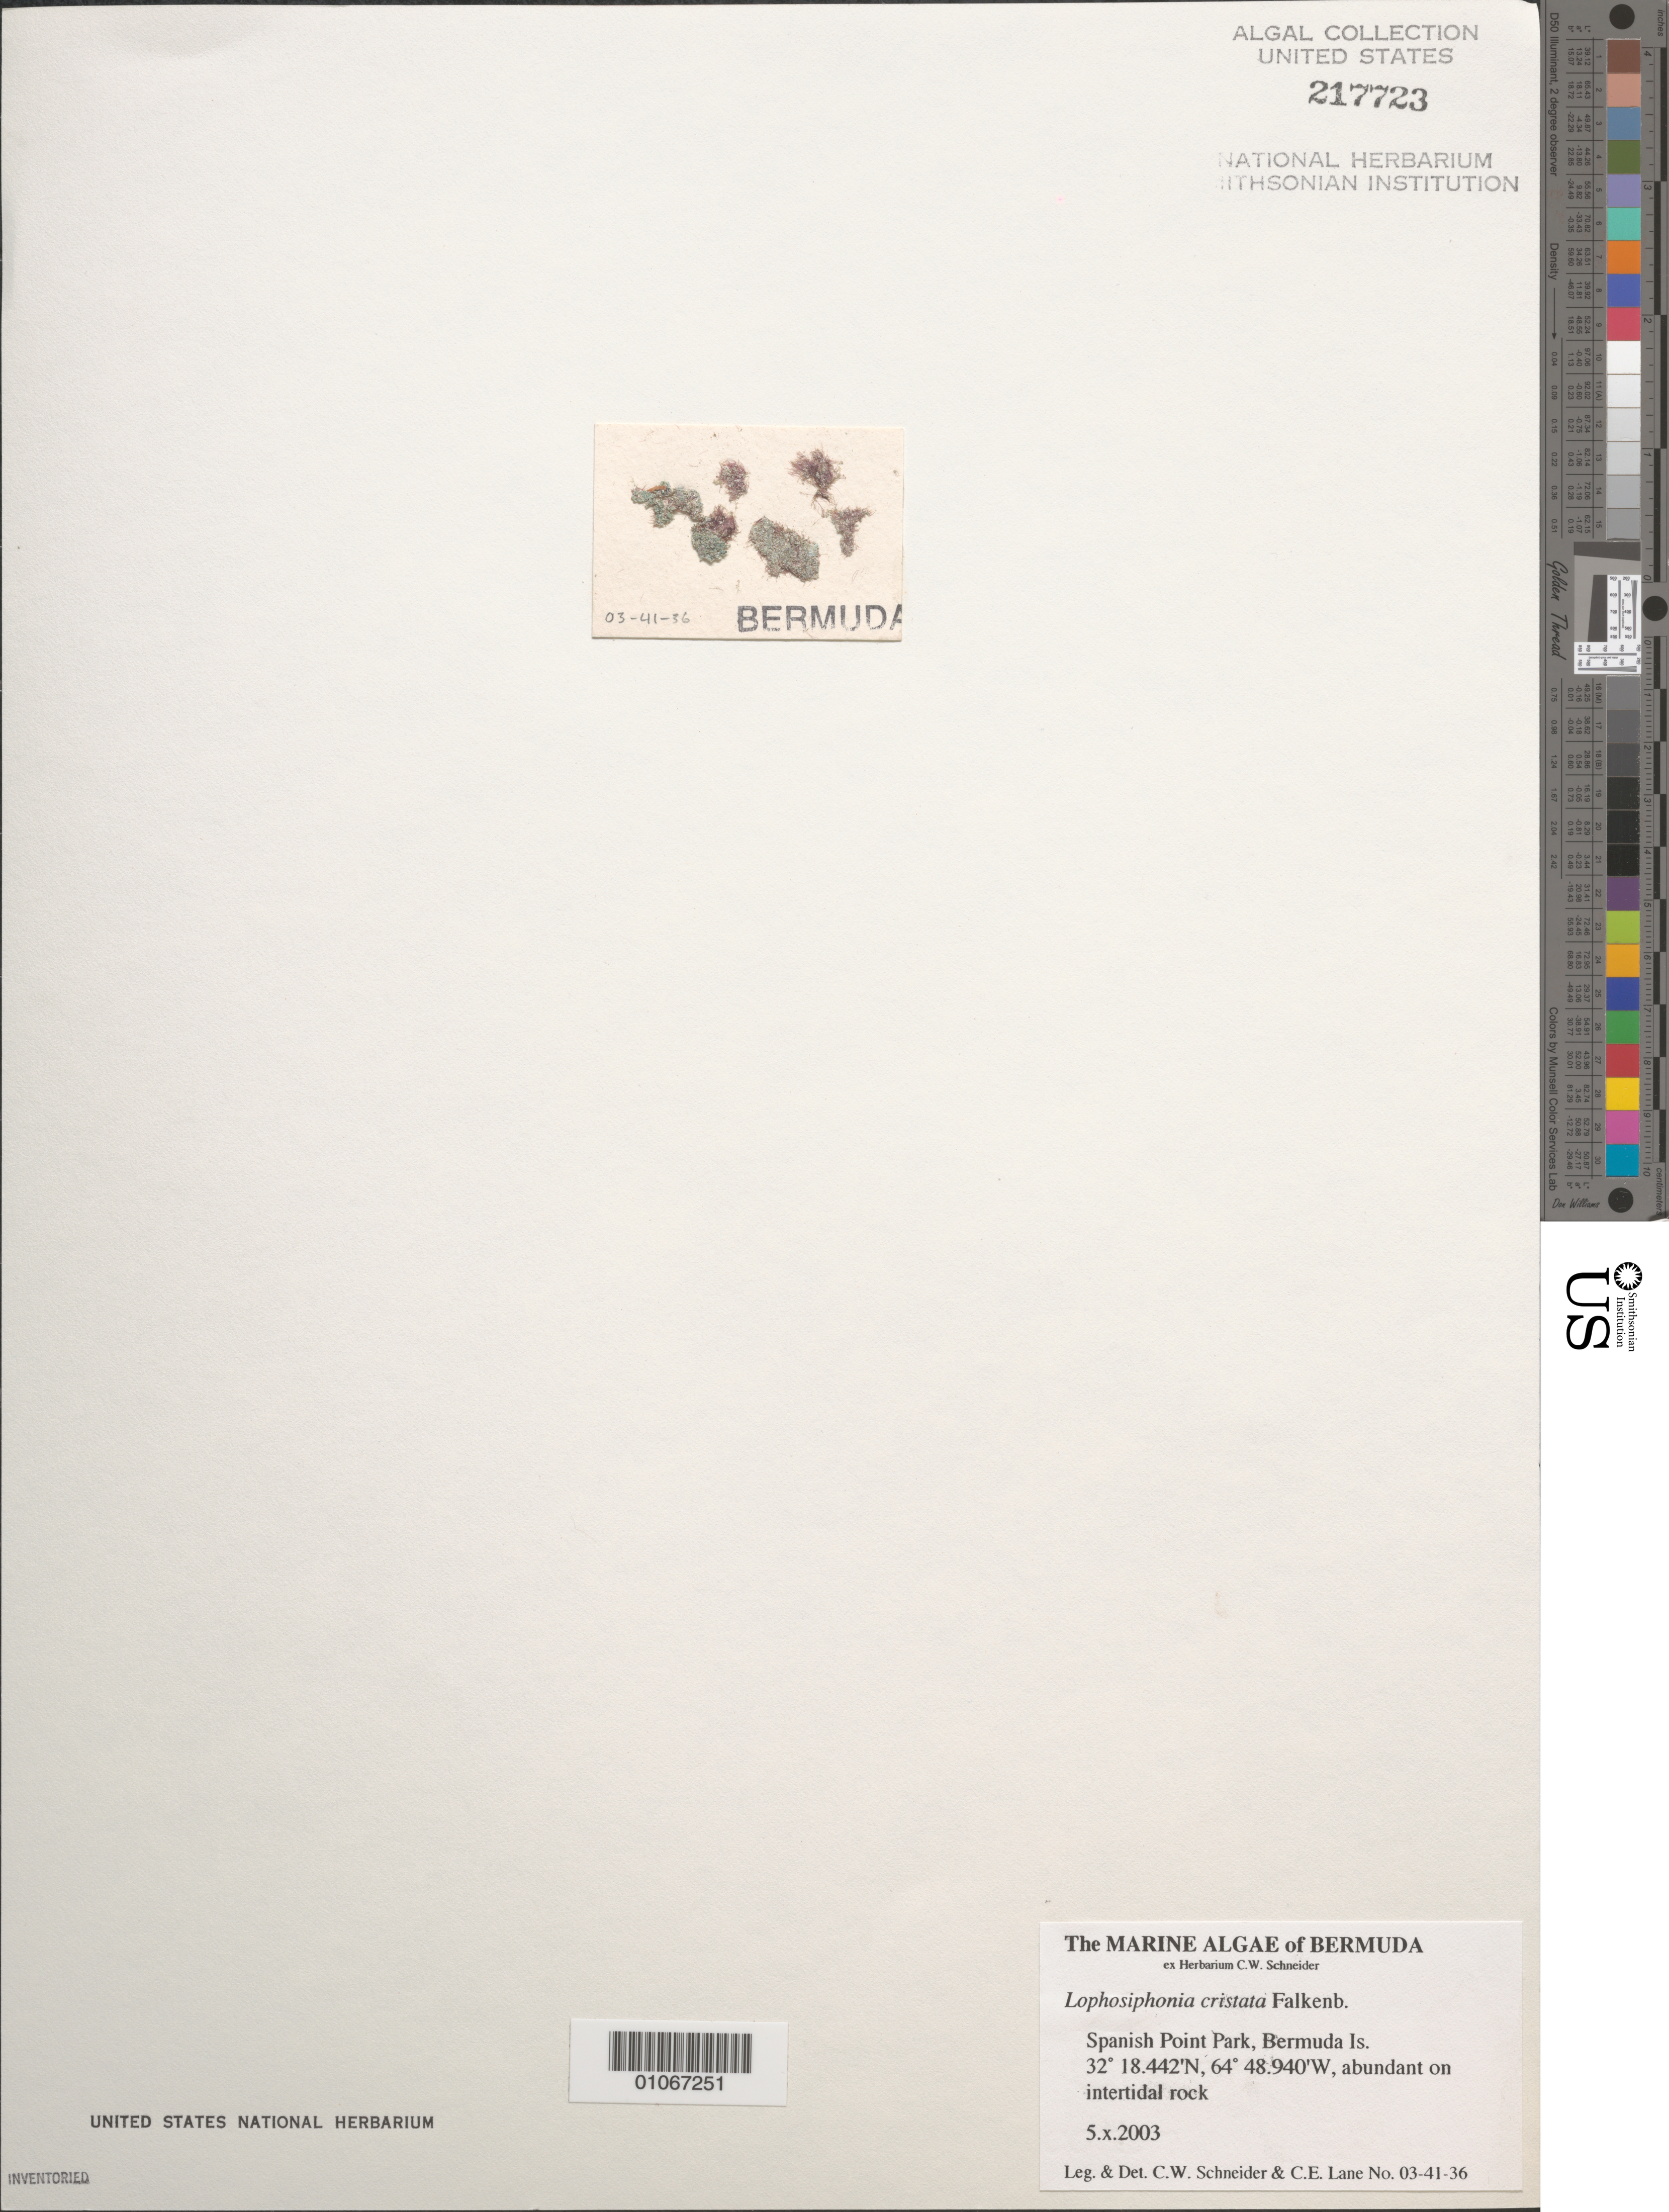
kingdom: Plantae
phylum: Rhodophyta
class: Florideophyceae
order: Ceramiales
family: Rhodomelaceae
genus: Lophosiphonia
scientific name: Lophosiphonia cristata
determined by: Schneider, C. W.; Lane, C. E.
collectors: C. W. Schneider & C. E. Lane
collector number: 03-41-36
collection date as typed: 05 Oct 2003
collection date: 2003-10-05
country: Bermuda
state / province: Pembroke Parish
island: Bermuda Island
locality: Spanish Point Park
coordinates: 32 18.442'N, 64 48.940'W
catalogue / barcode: US 217723